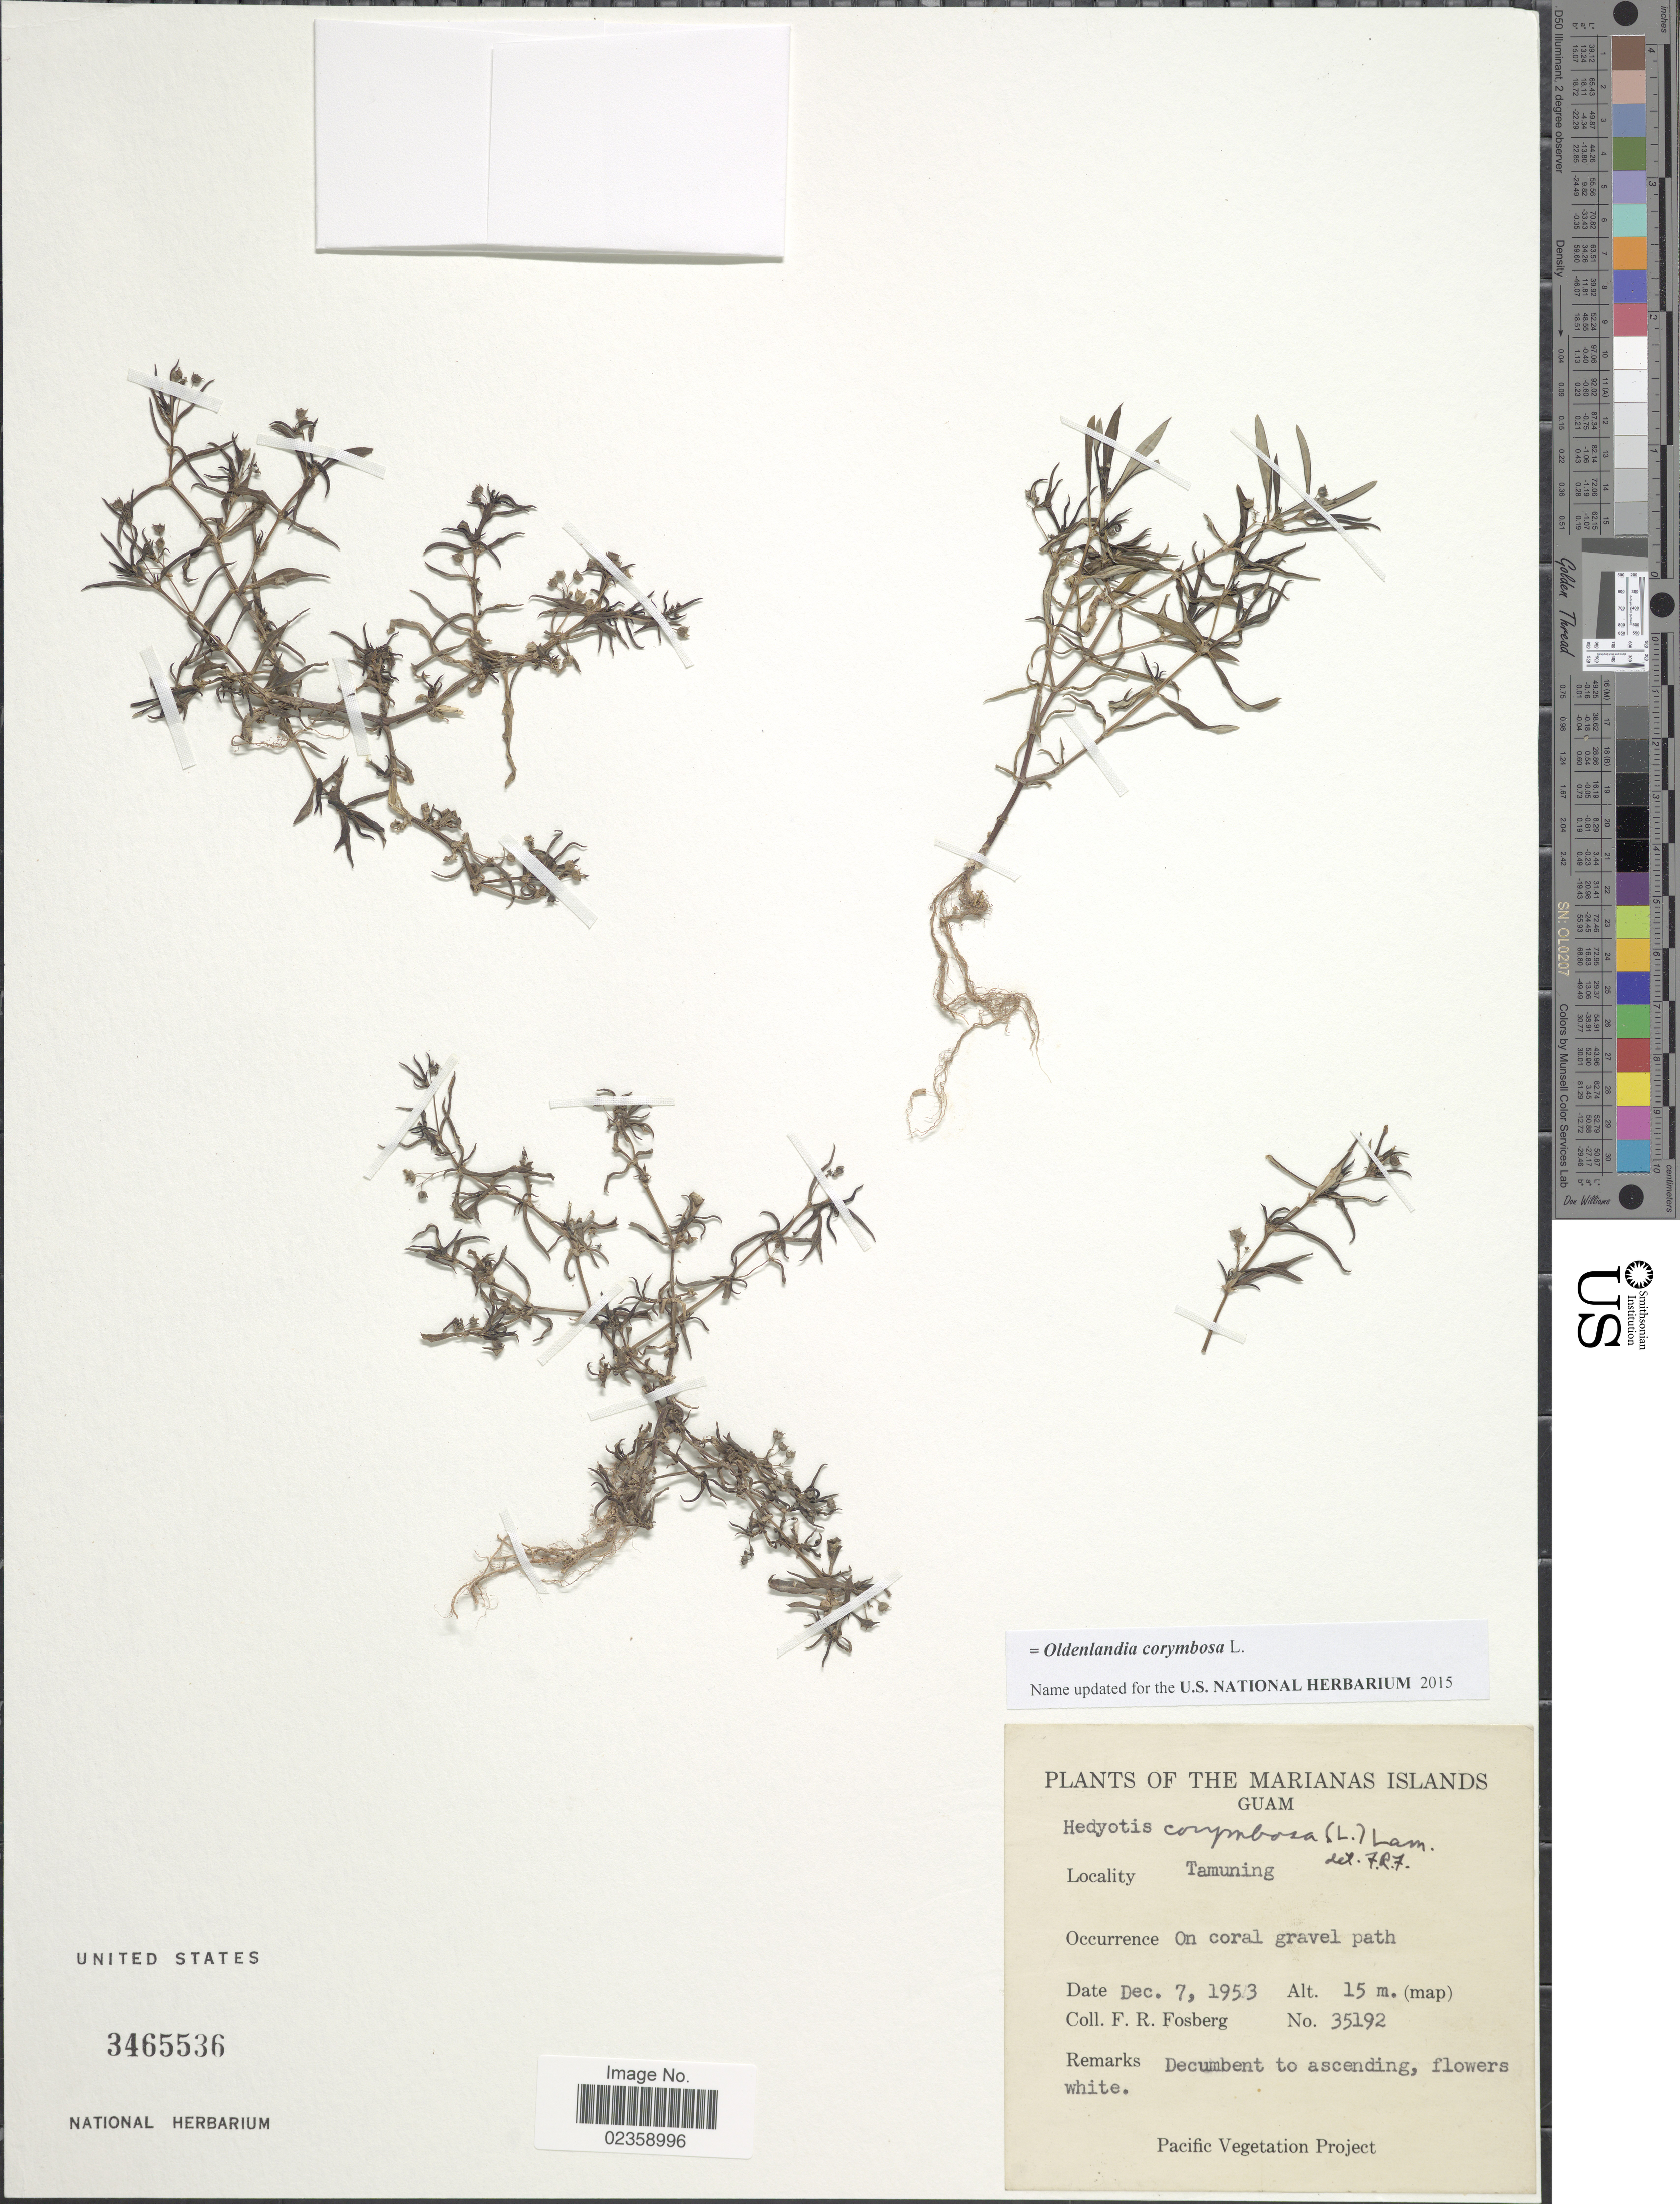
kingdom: Plantae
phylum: Tracheophyta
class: Magnoliopsida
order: Gentianales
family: Rubiaceae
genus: Oldenlandia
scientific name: Oldenlandia corymbosa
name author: L.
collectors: F. R. Fosberg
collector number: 35192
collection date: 1953-12-07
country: Guam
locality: Marianas Islands. Guam. Tamuning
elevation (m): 15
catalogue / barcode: US 3465536